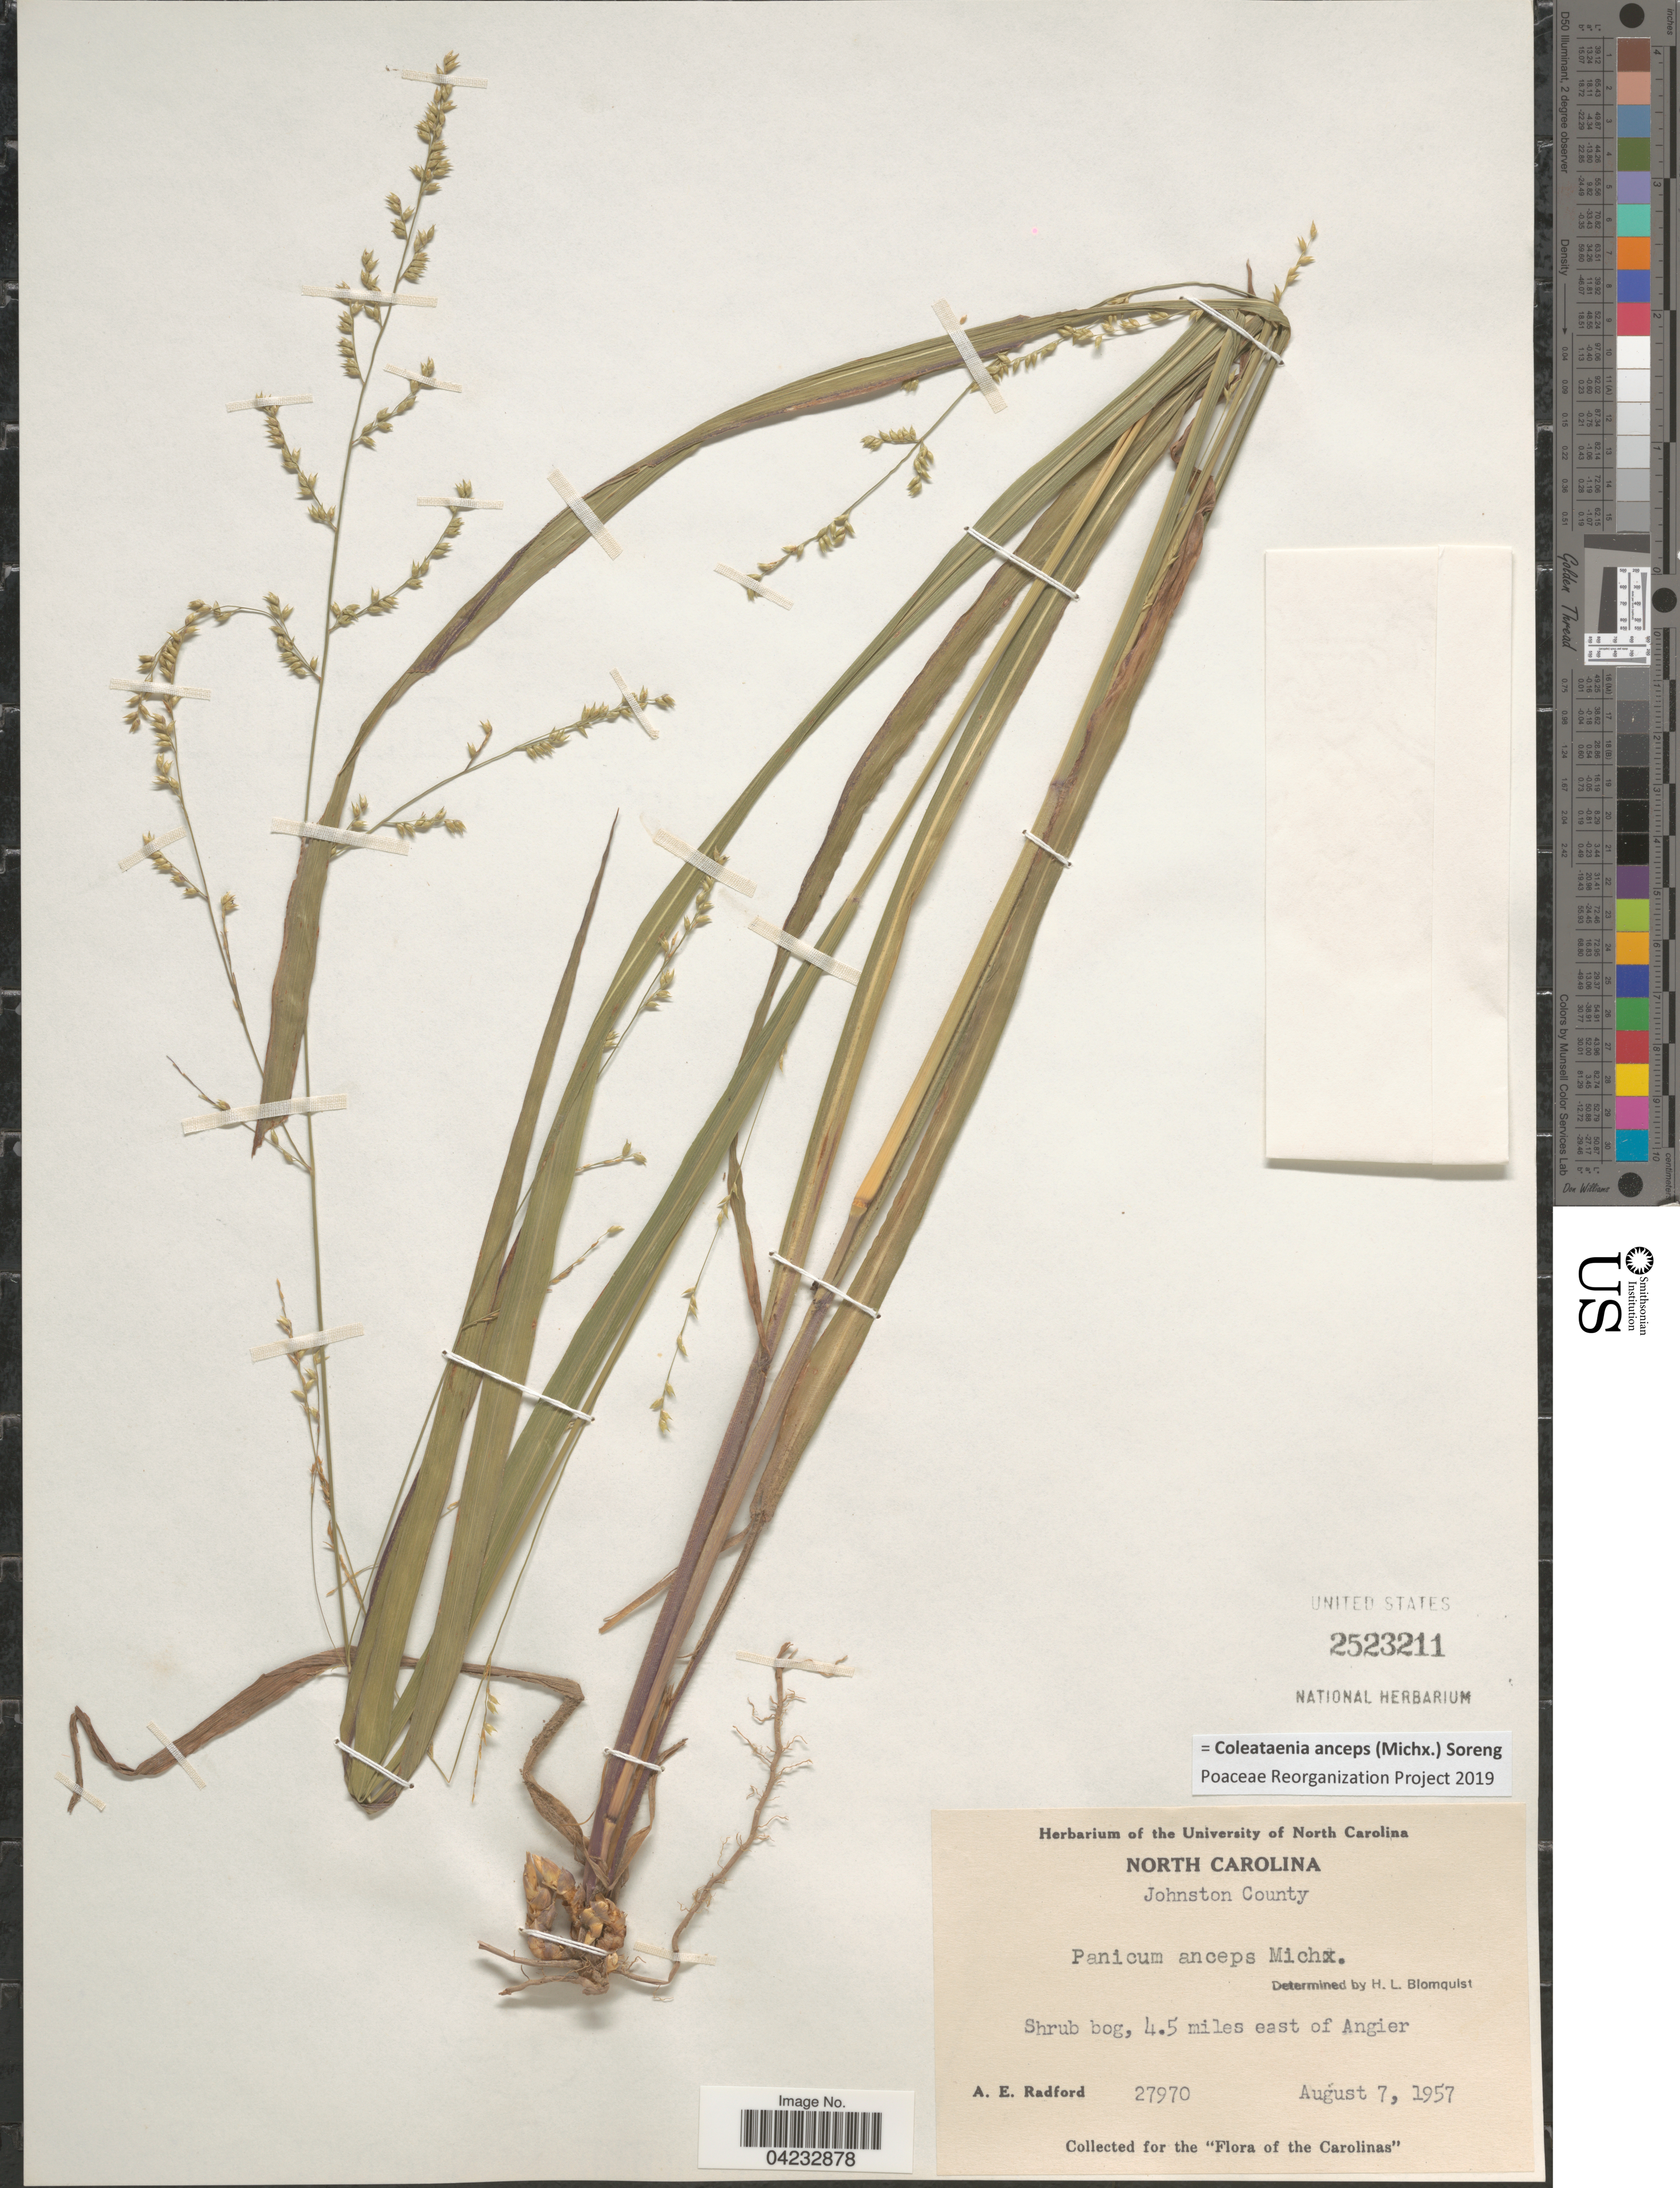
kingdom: Plantae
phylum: Tracheophyta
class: Liliopsida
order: Poales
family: Poaceae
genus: Coleataenia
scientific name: Coleataenia anceps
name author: (Michx.) Soreng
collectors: A. E. Radford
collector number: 27970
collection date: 1957-08-07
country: United States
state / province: North Carolina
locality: Johnston County. 4.5 miles east of Angier.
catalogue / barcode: US 2523211